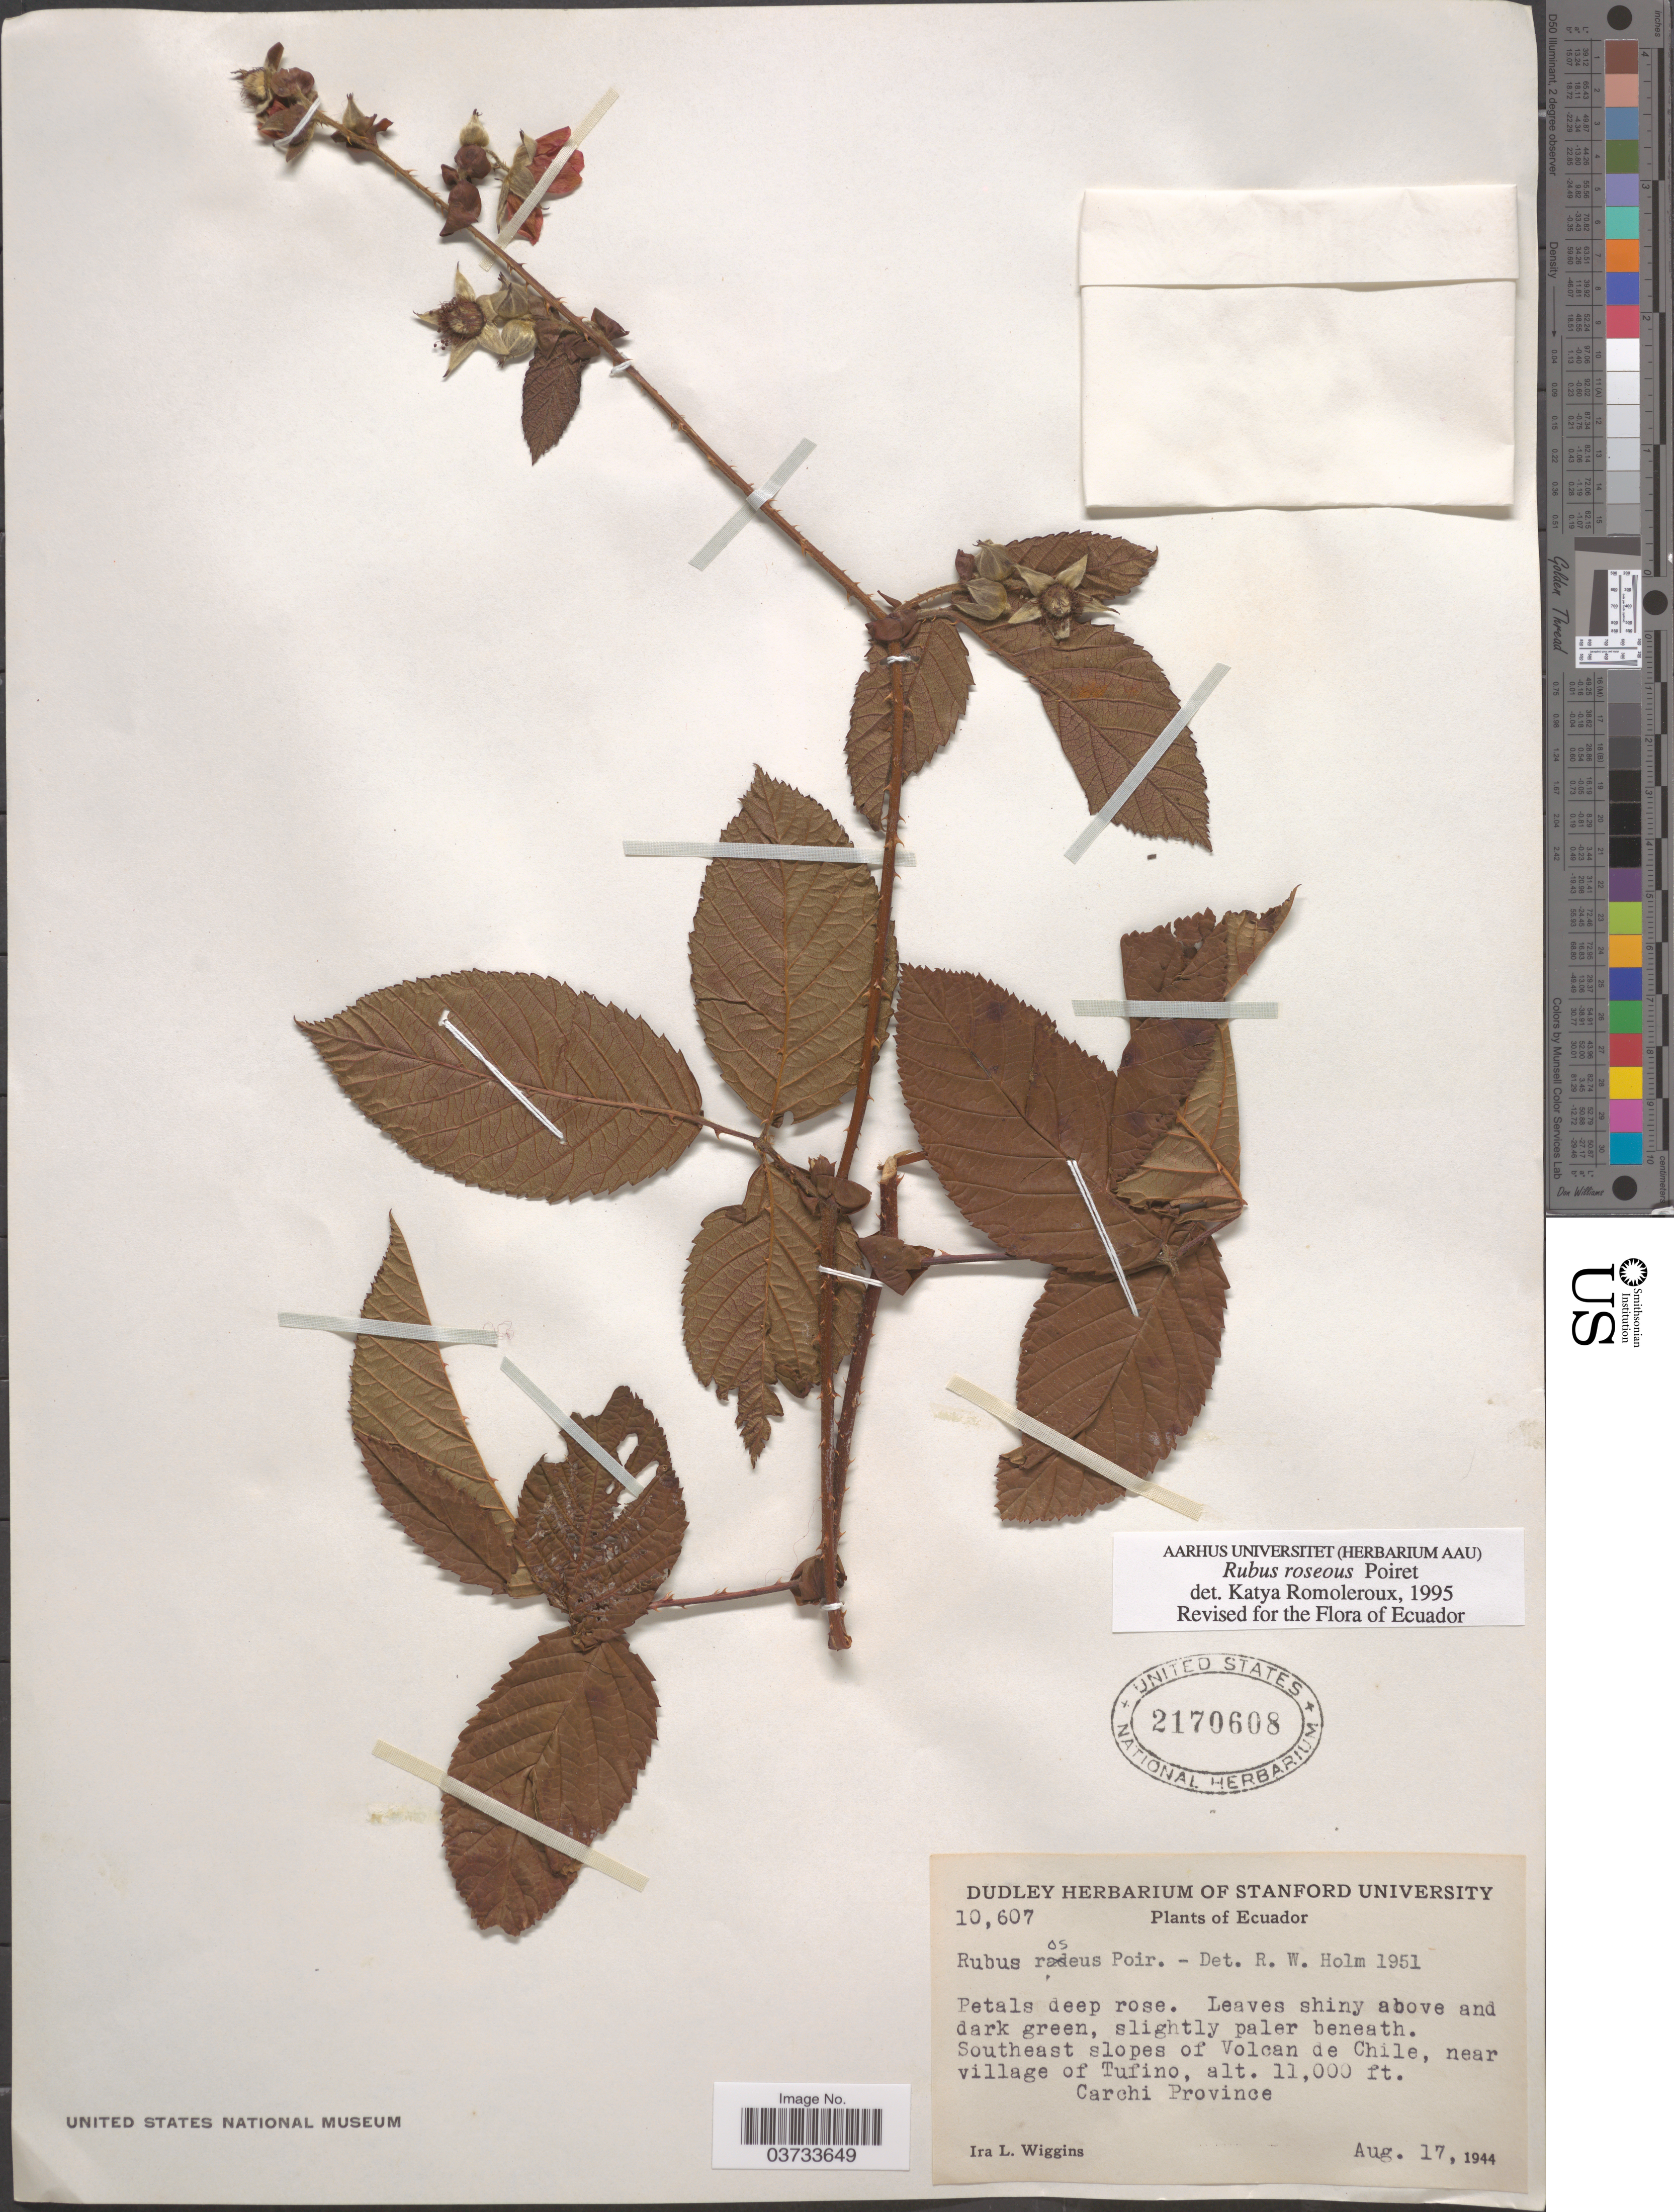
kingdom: Plantae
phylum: Tracheophyta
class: Magnoliopsida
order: Rosales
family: Rosaceae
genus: Rubus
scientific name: Rubus roseus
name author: Poir.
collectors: I. L. Wiggins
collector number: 10607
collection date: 1944-08-17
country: Ecuador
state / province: Carchi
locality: Southeast slopes of Volcan de Chile, near village of Tufino.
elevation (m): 3353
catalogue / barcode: US 2170608